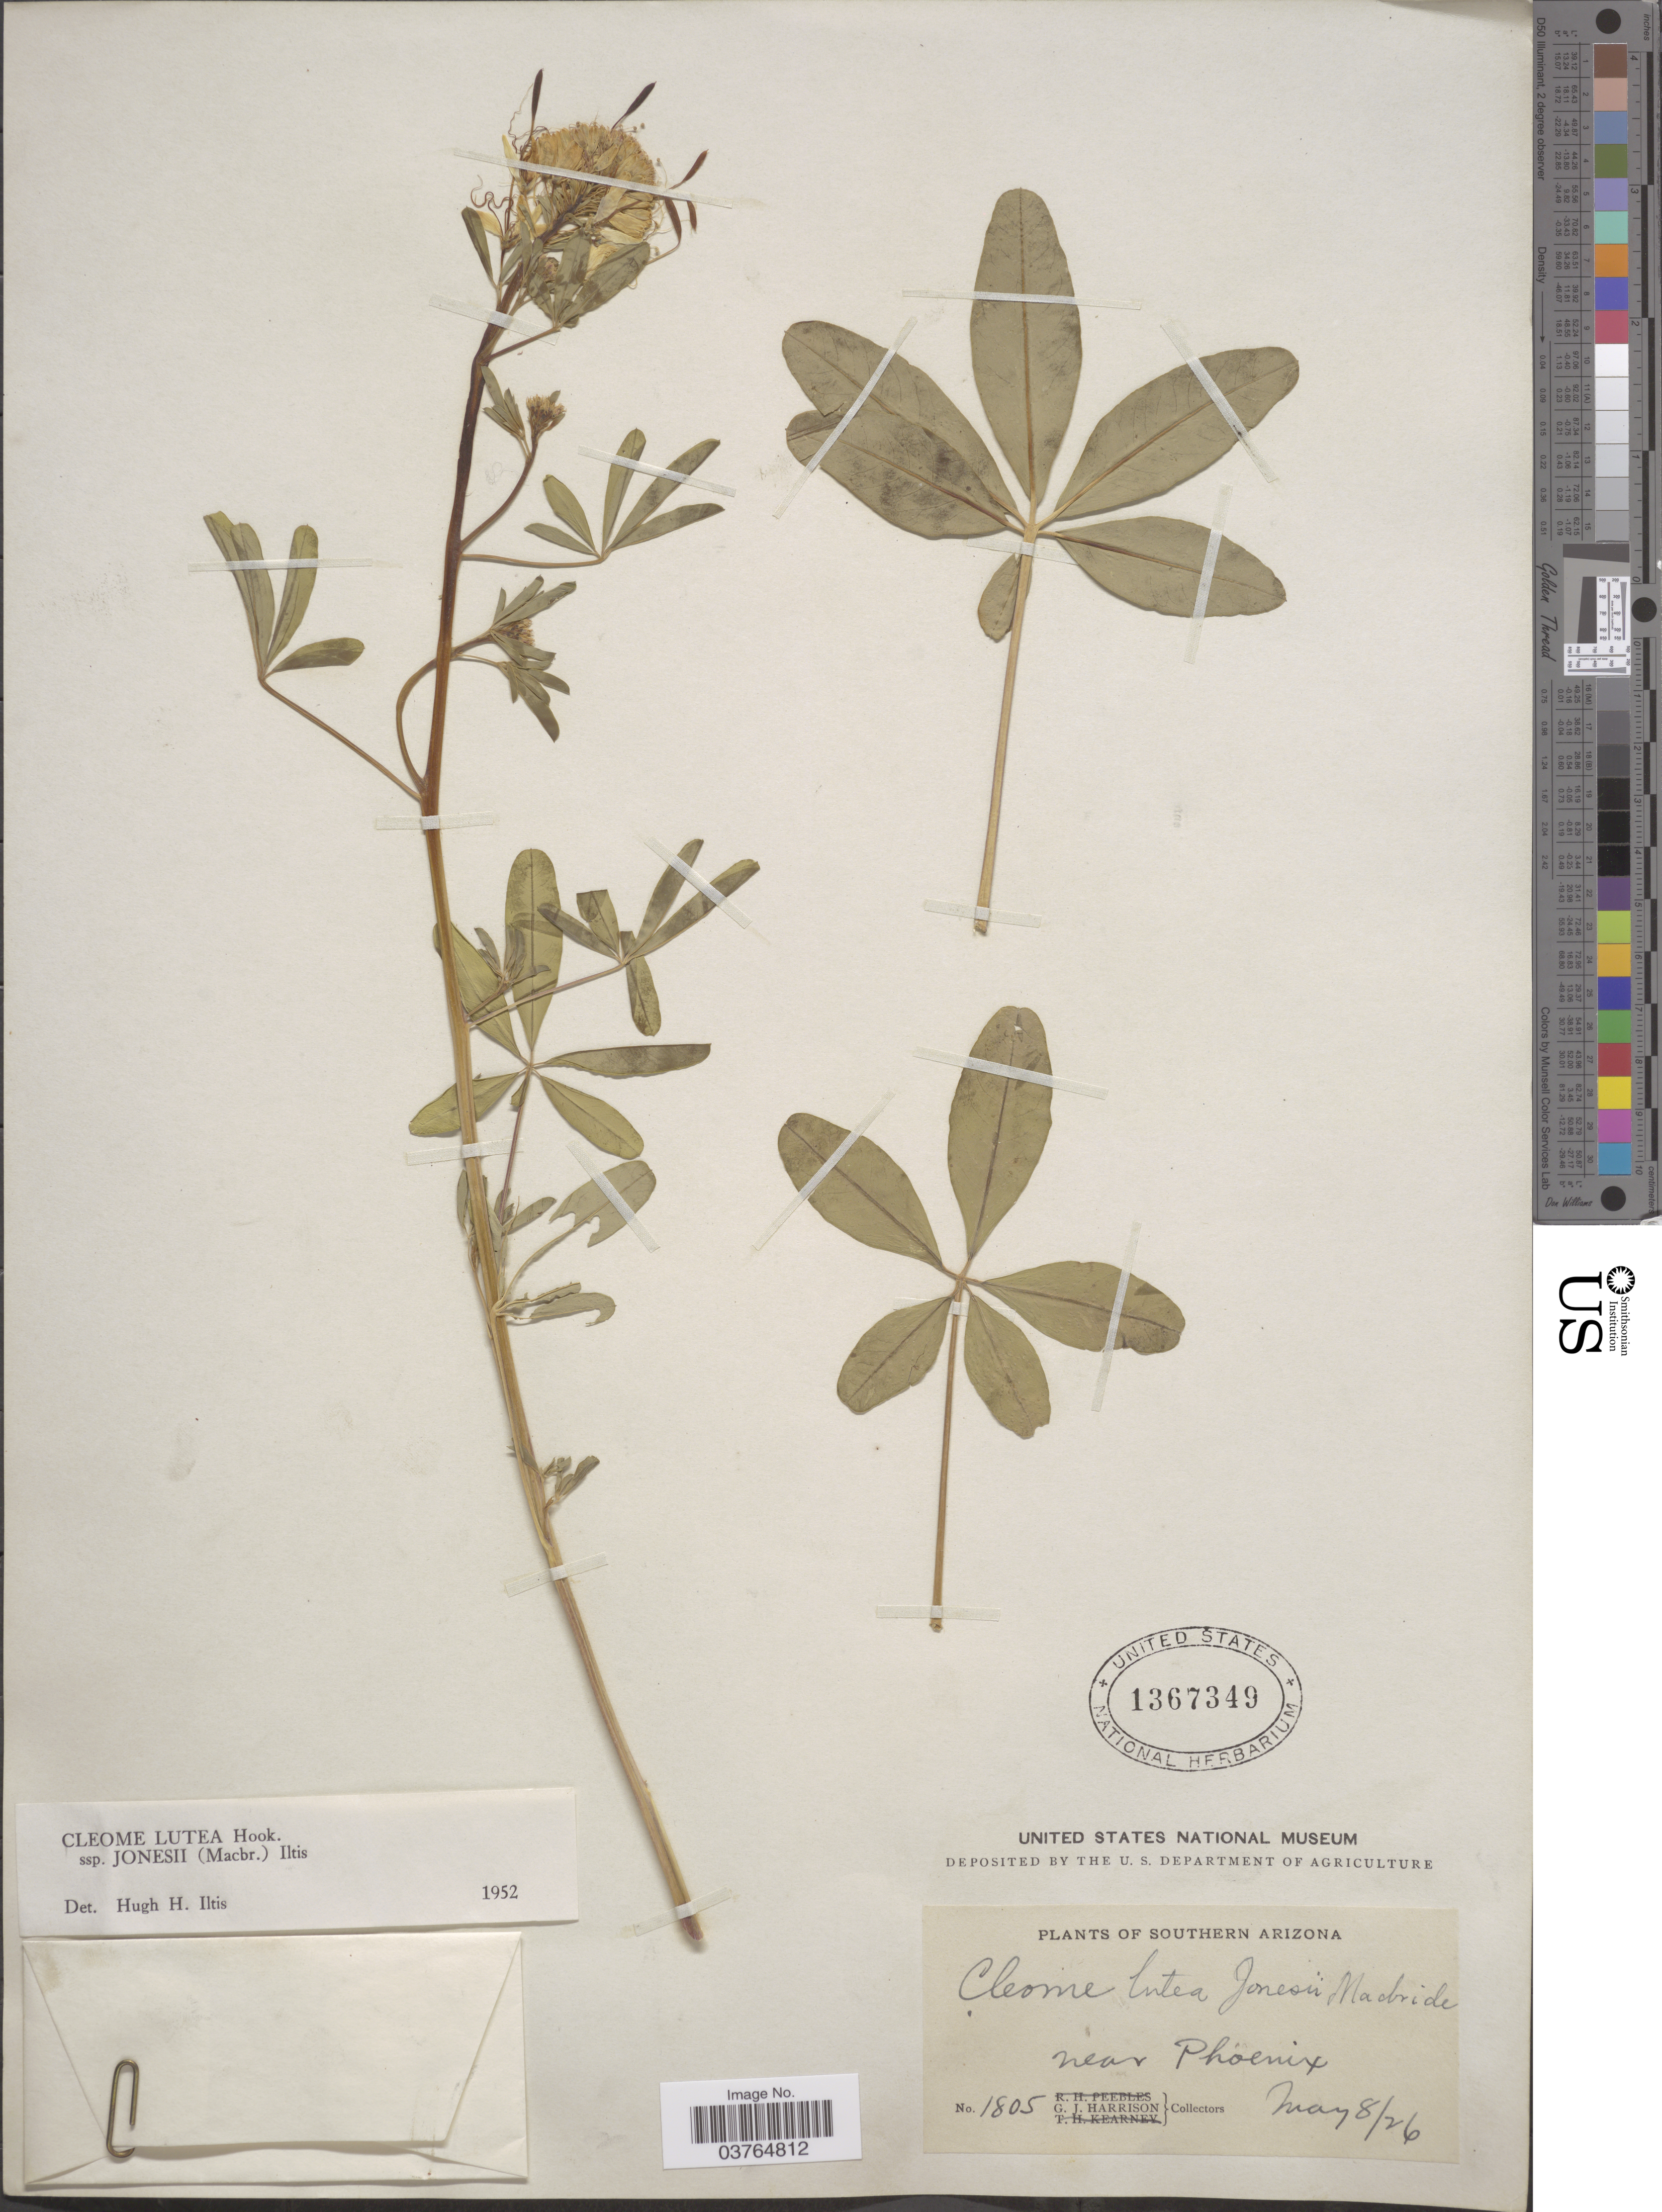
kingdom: Plantae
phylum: Tracheophyta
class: Magnoliopsida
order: Brassicales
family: Cleomaceae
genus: Cleomella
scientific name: Cleomella jonesii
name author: (J.F. Macbr.) J.C. Hall & Roalson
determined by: Strong, M. T., (US), Smithsonian Institution - National Museum of Natural History (UNITED STATES)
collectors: G. J. Harrison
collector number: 1805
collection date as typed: Transcribed d/m/y: 8/5/26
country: United States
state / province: Arizona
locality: Southern Arizona. Near Phoenix.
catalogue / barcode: US 1367349